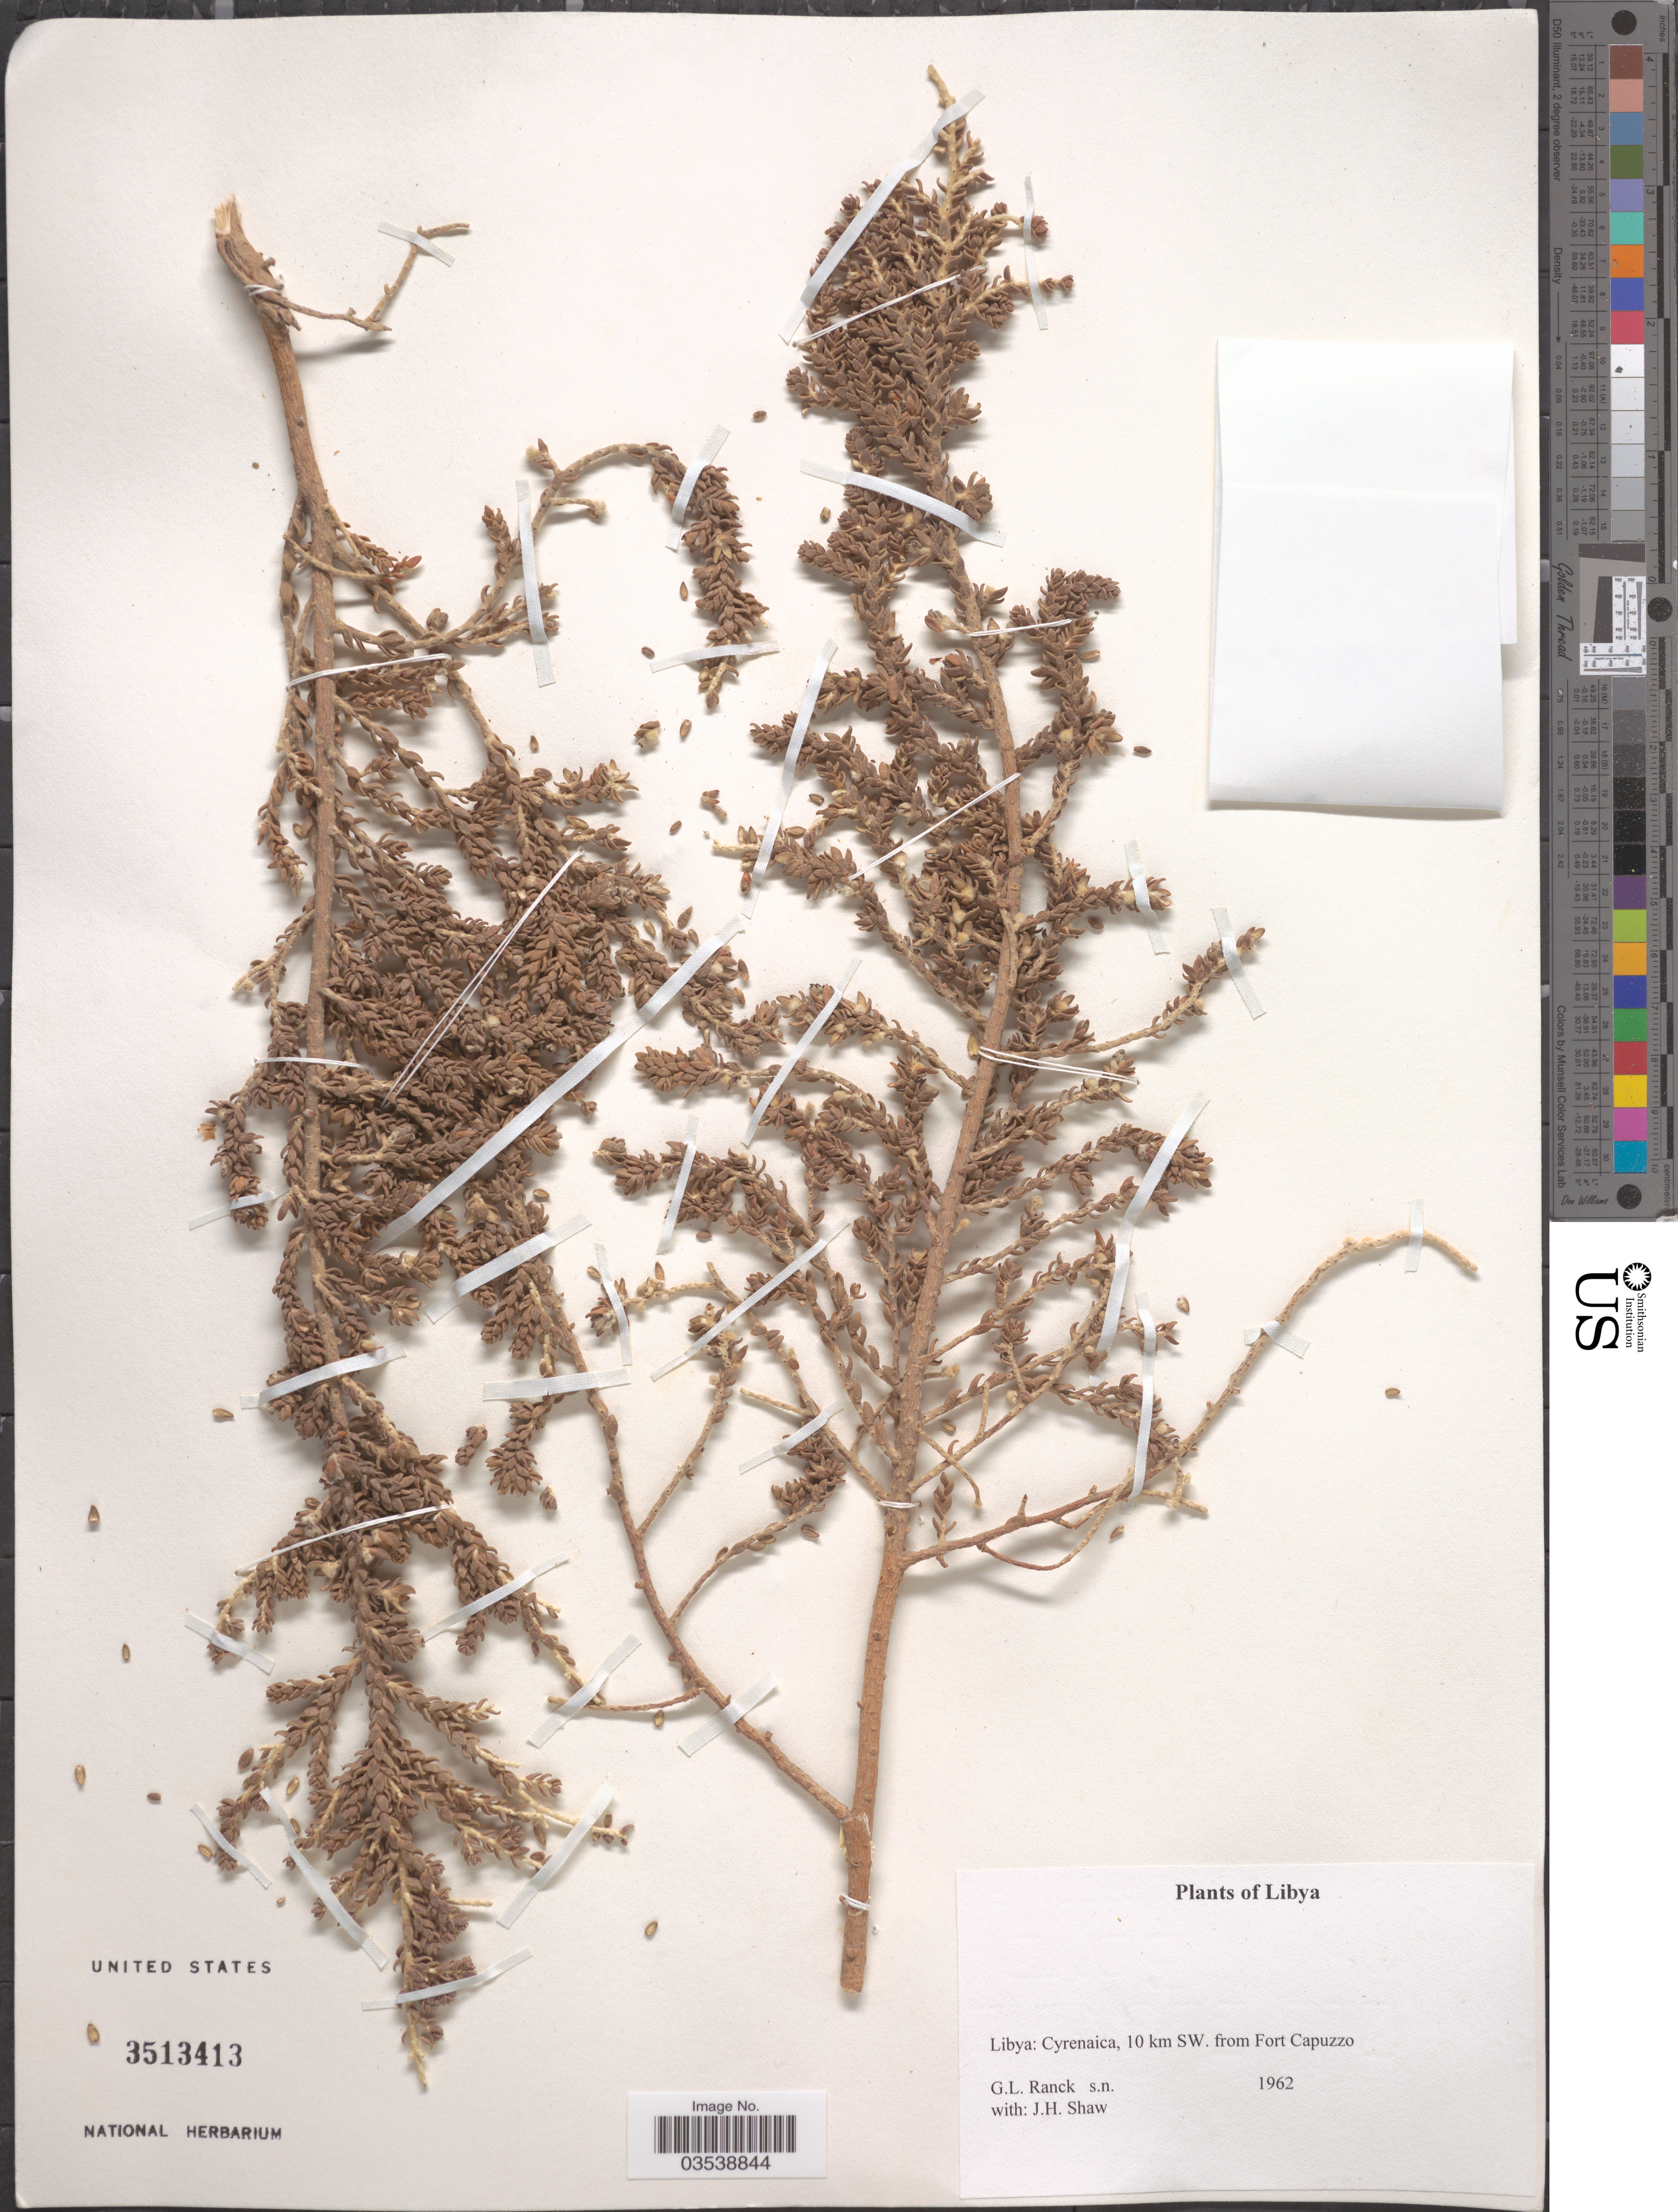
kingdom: Plantae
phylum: Tracheophyta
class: Magnoliopsida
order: Caryophyllales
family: Amaranthaceae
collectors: G. Ranck & J. H. Shaw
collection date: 1962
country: Libya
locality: Cyrenaica, 10 km SW. from Fort Capuzzo.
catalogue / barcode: US 3513413